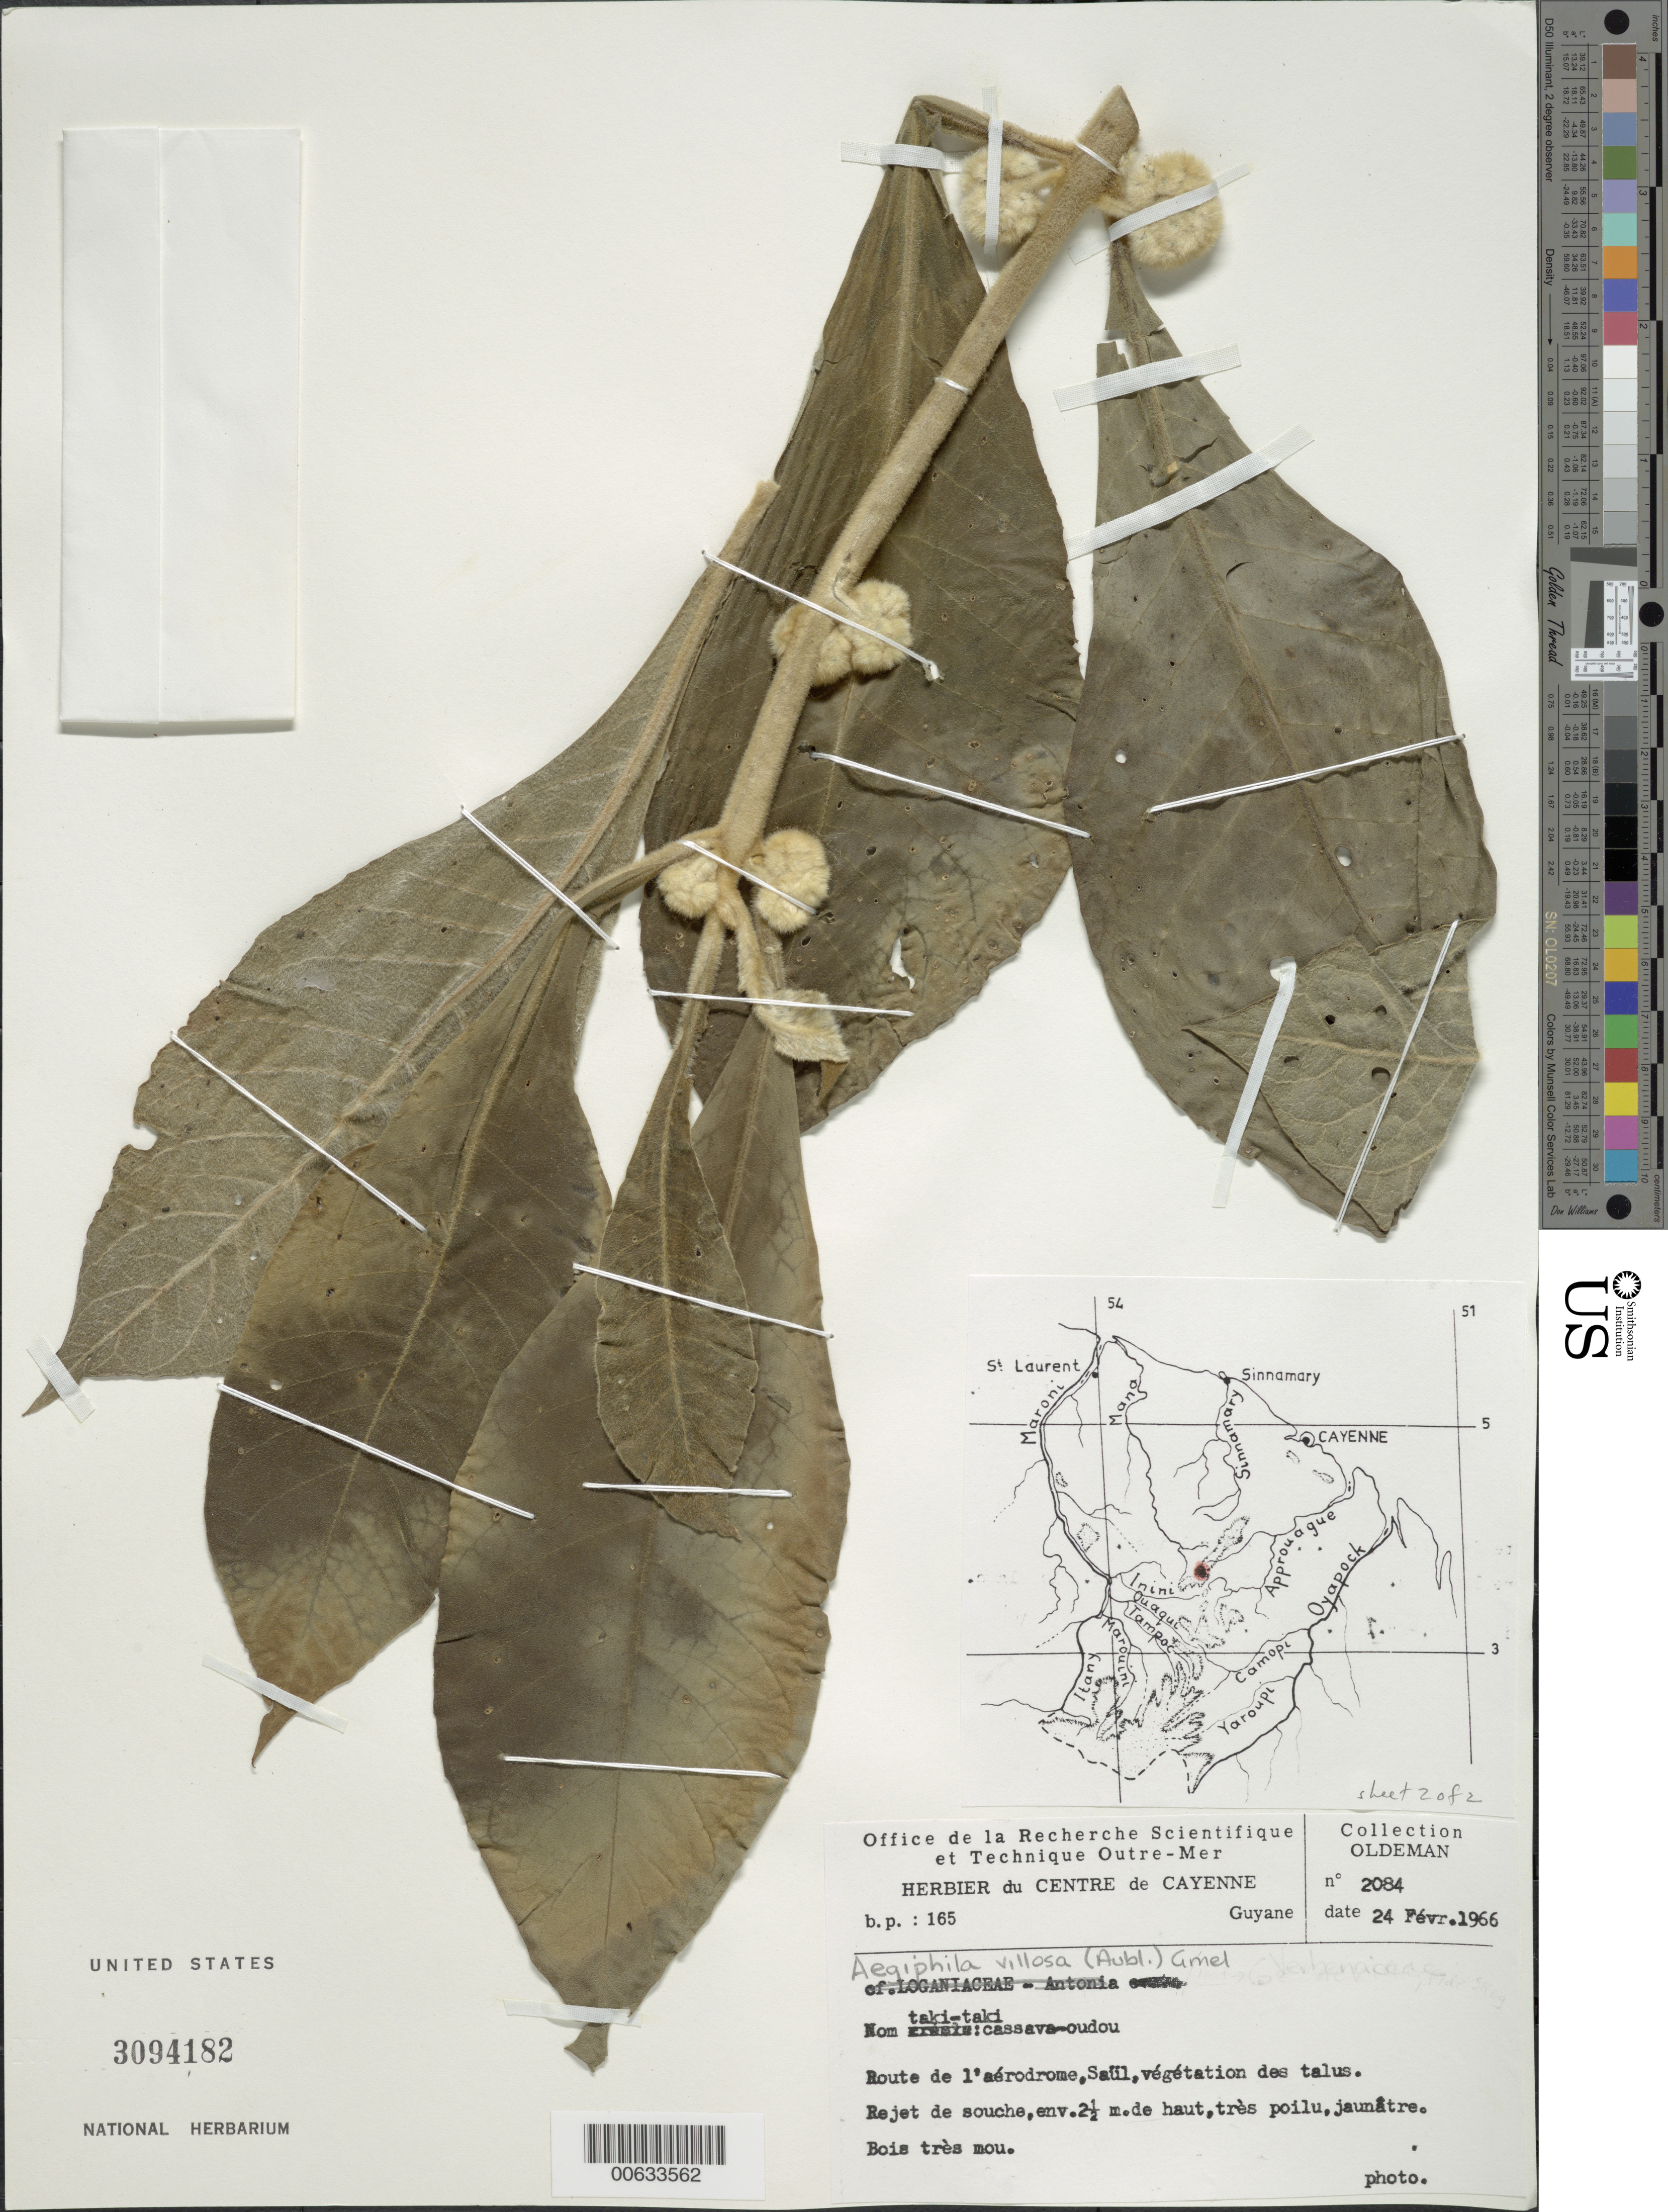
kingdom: Plantae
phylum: Tracheophyta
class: Magnoliopsida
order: Lamiales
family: Lamiaceae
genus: Aegiphila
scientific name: Aegiphila villosa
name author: (Aubl.) J.F. Gmel.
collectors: -- Oldeman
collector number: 2084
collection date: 1966-02-24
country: French Guiana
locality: Route de l'aérodrome, Saül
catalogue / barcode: US 3094182